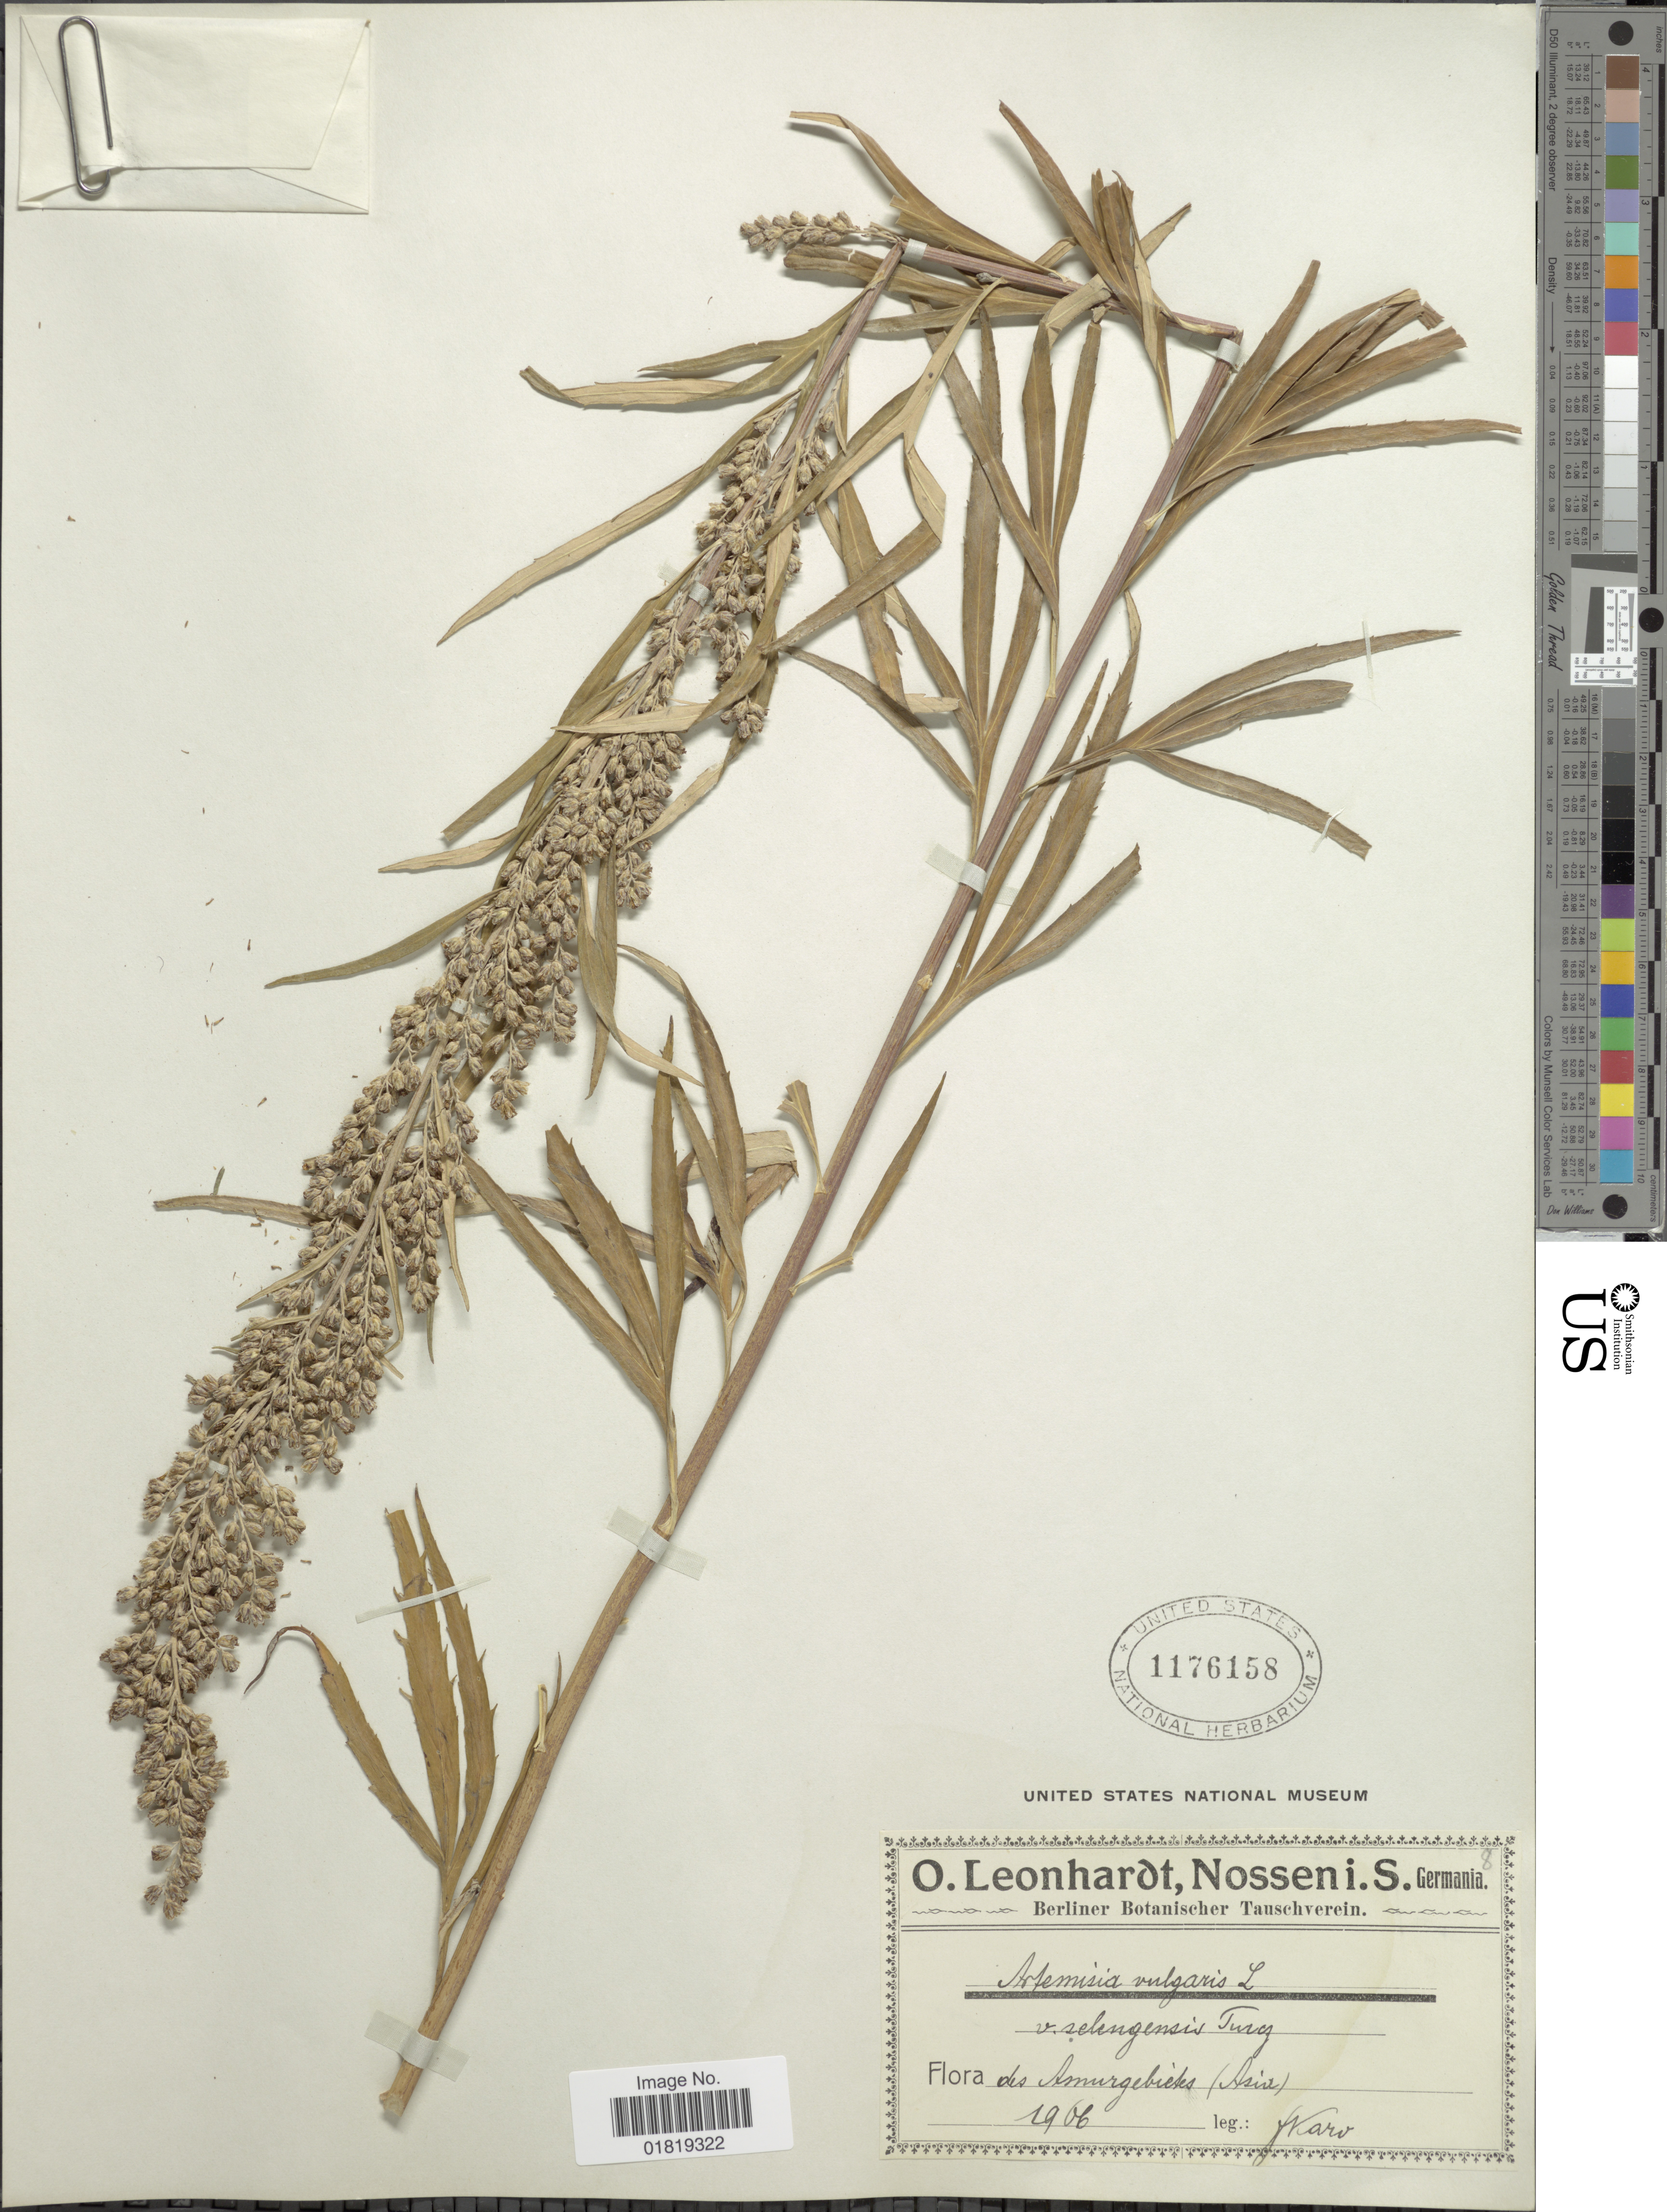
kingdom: Plantae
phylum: Tracheophyta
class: Magnoliopsida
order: Asterales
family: Asteraceae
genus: Artemisia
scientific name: Artemisia vulgaris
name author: L.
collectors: F. Karo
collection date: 1906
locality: Des Amurgebieks (Asie) [interpreted]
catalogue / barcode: US 1176158